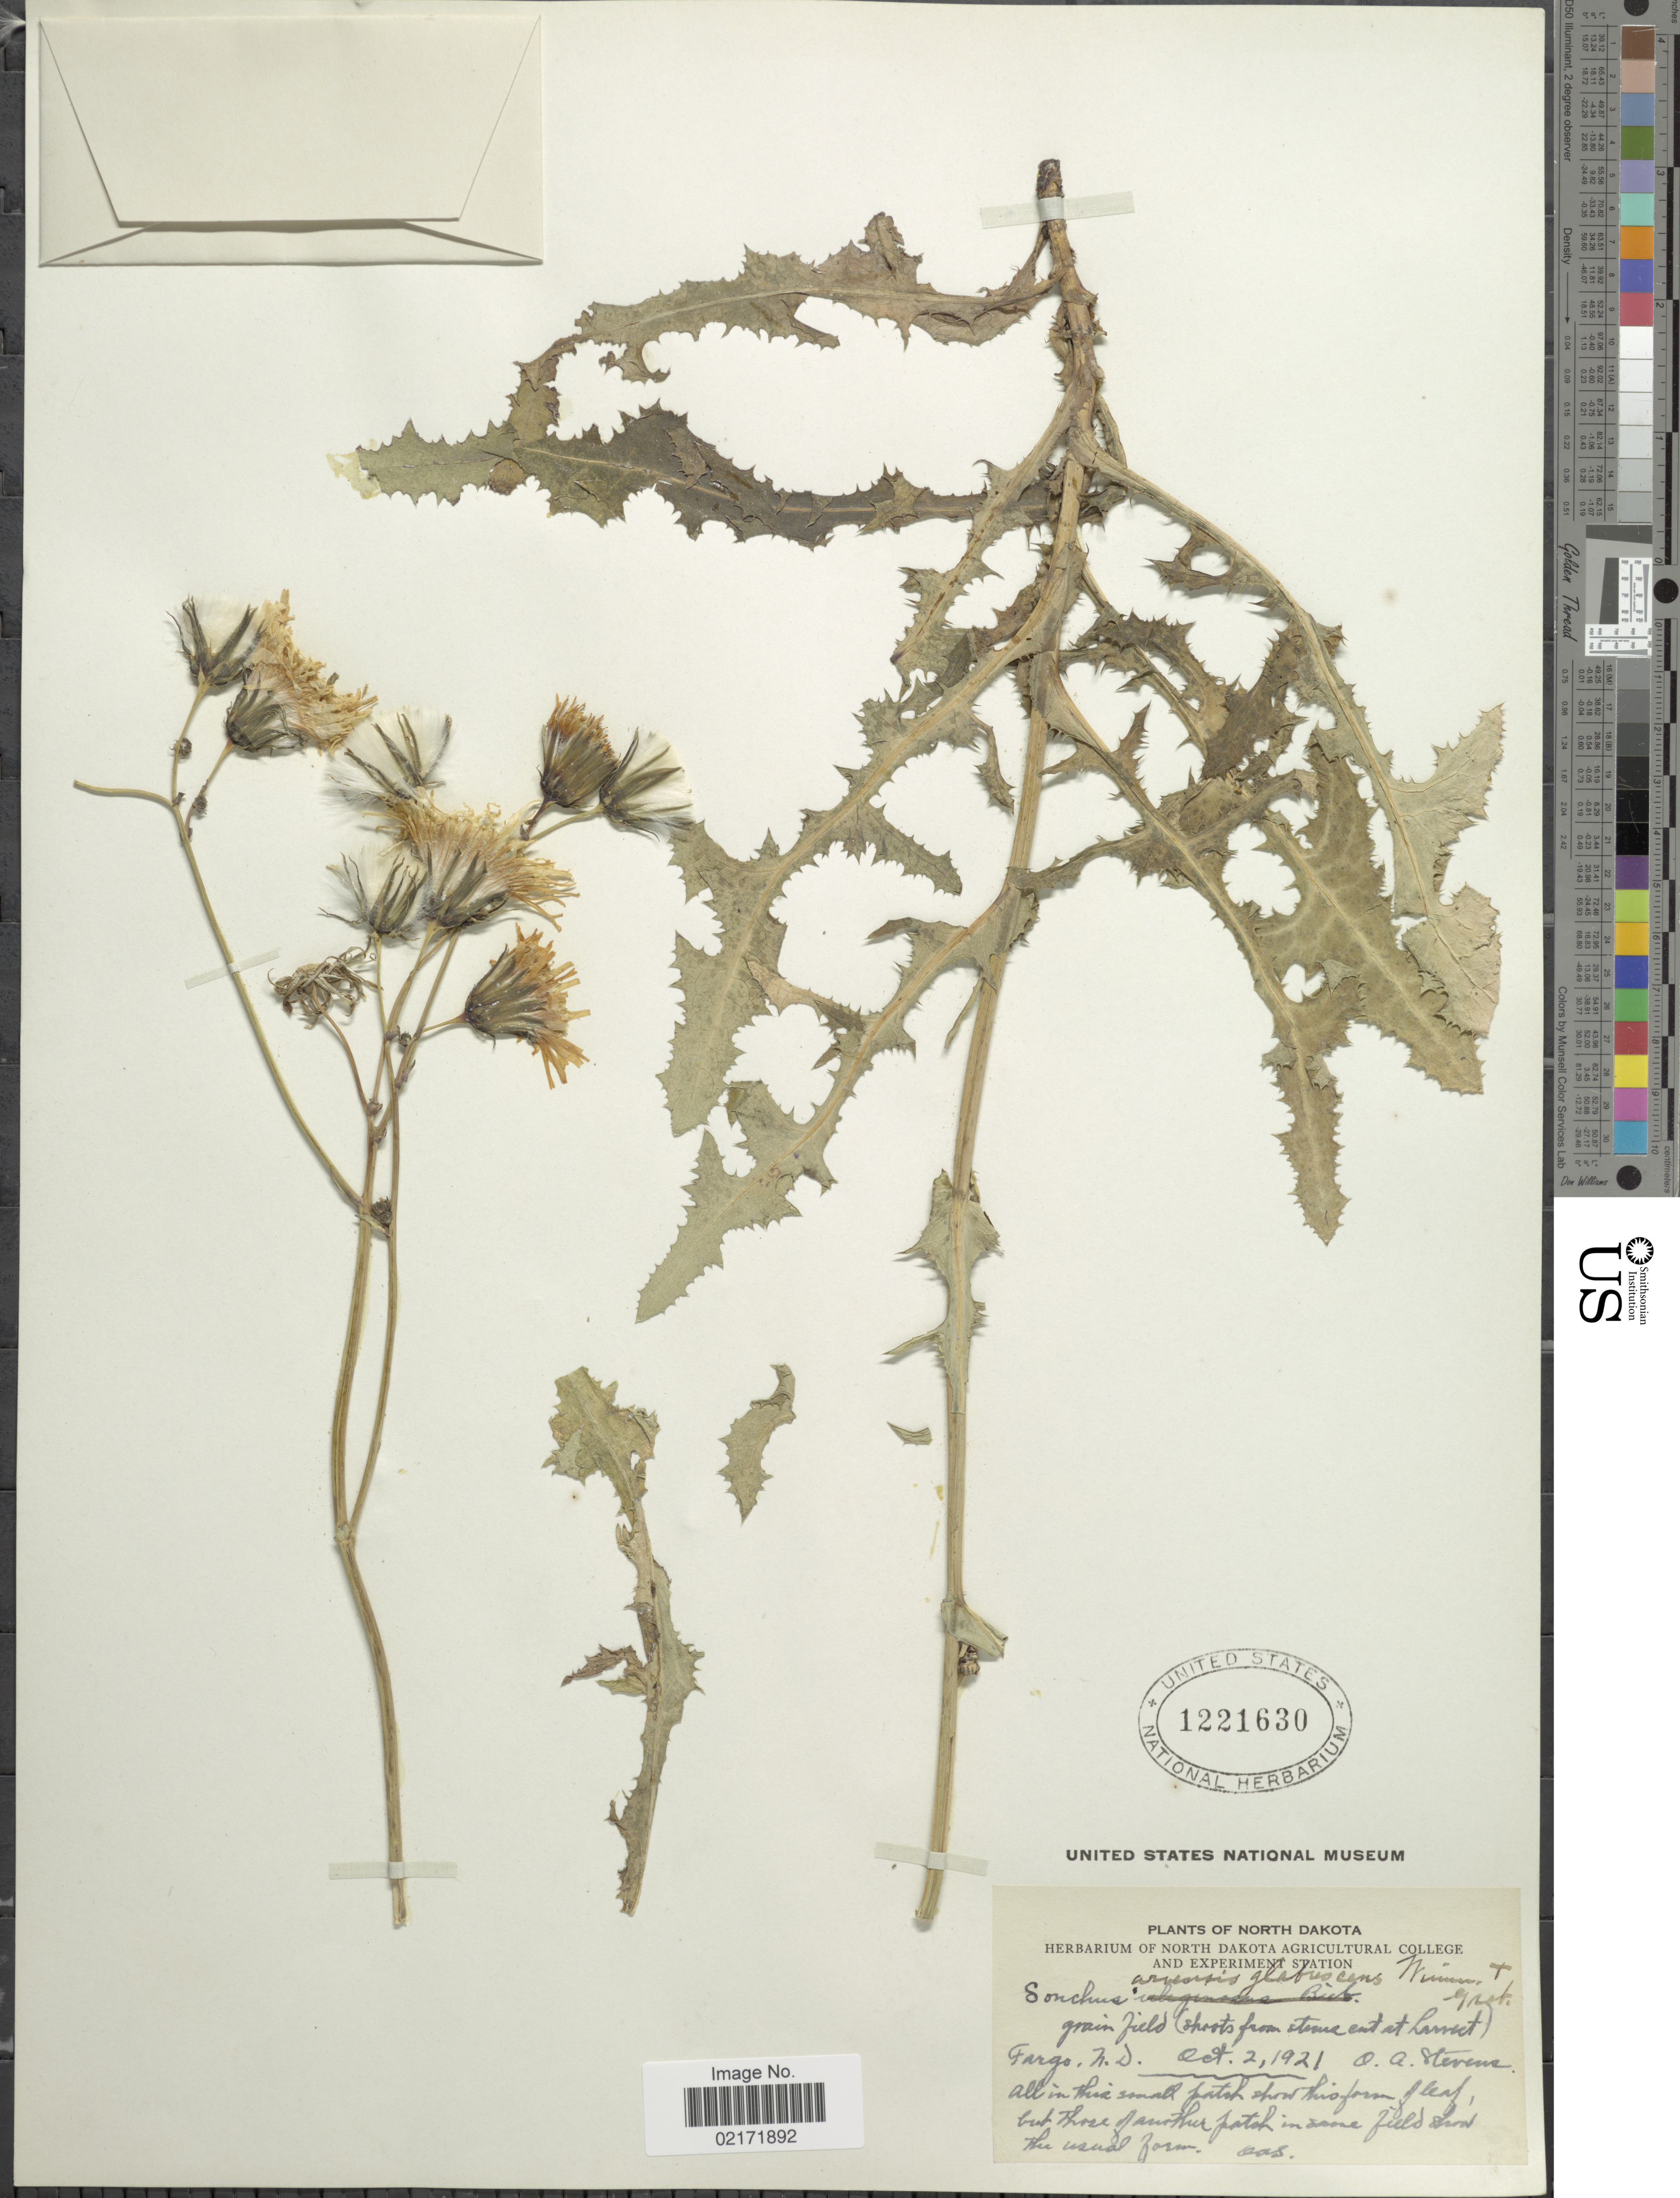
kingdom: Plantae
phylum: Tracheophyta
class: Magnoliopsida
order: Asterales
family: Asteraceae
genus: Sonchus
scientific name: Sonchus arvensis subsp. uliginosus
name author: (M. Bieb.) Nyman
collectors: O. A. Stevens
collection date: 1921-10-02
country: United States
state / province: North Dakota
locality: Grain field, Fargo, N.D.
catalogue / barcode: US 1221630